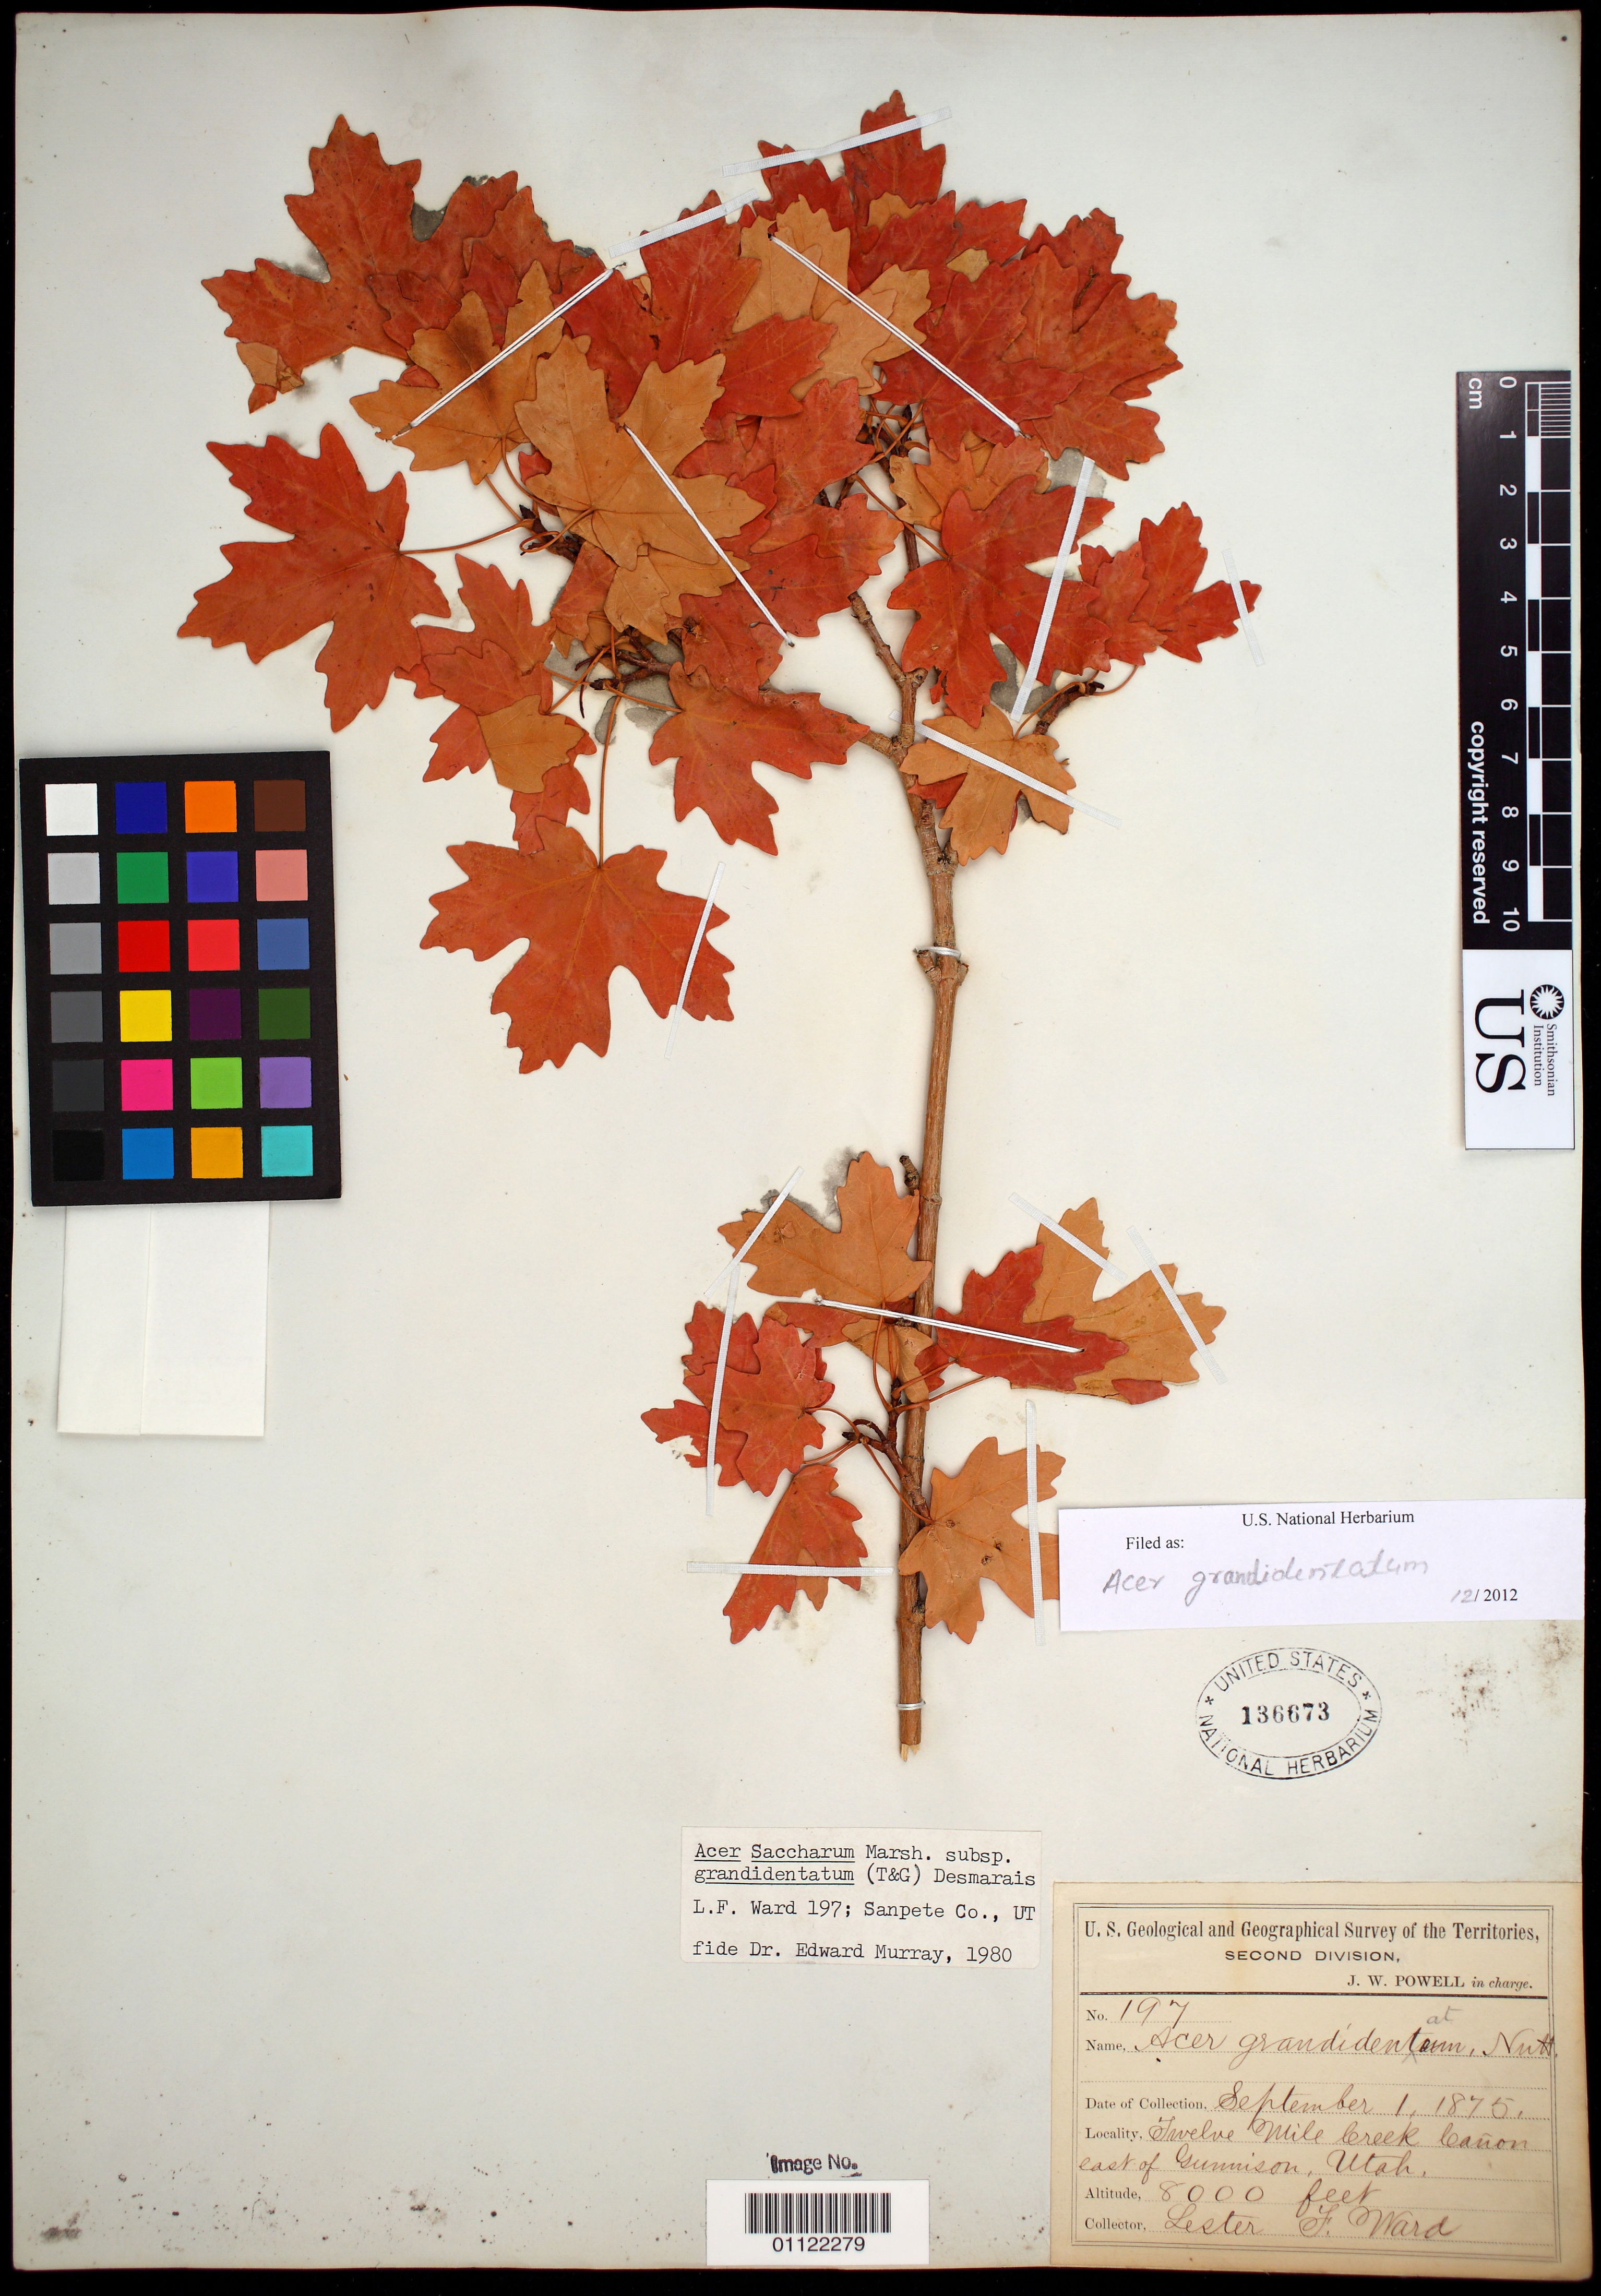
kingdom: Plantae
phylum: Tracheophyta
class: Magnoliopsida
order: Sapindales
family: Sapindaceae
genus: Acer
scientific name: Acer grandidentatum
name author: Nutt.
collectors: L. F. Ward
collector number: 197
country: United States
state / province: Utah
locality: Twelve mile creek canyon east of Gunnison.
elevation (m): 2438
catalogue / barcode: US 136673